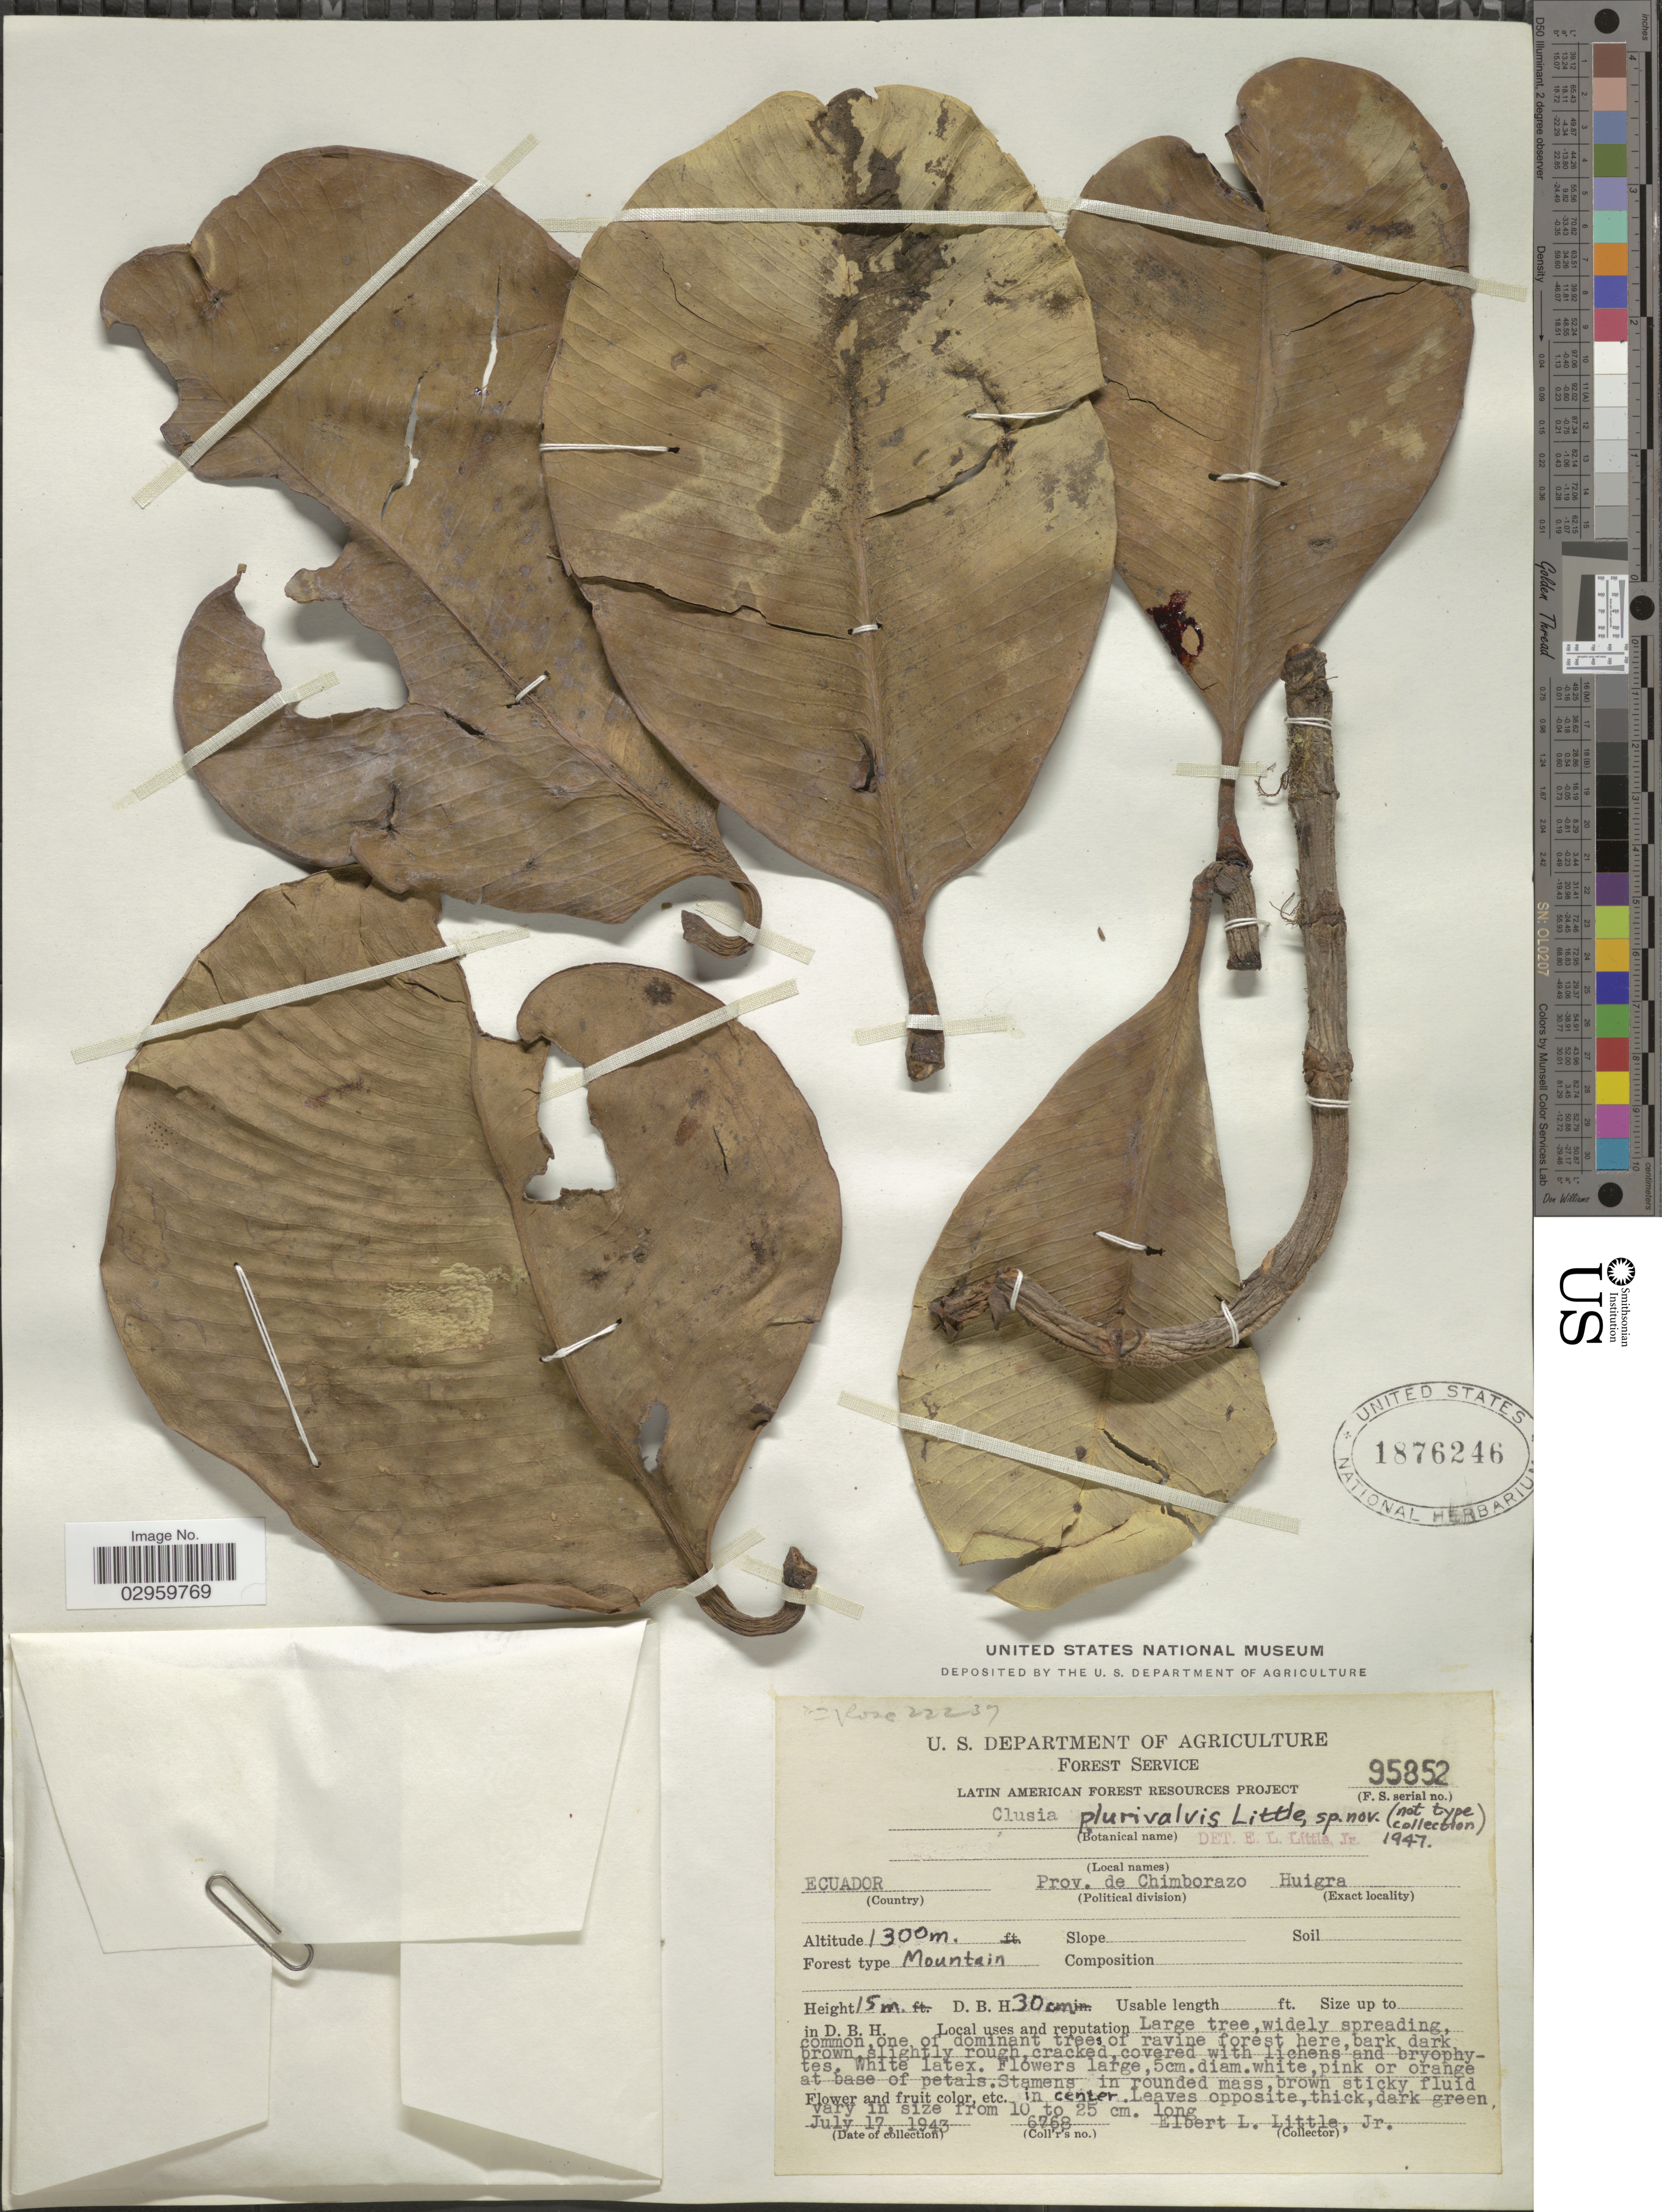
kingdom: Plantae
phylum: Tracheophyta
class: Magnoliopsida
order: Malpighiales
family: Clusiaceae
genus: Clusia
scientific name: Clusia plurivalvis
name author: Little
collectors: E. L. Little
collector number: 6768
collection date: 1943-07-17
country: Ecuador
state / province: Chimborazo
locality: Huigra.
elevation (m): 1300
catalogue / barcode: US 1876246